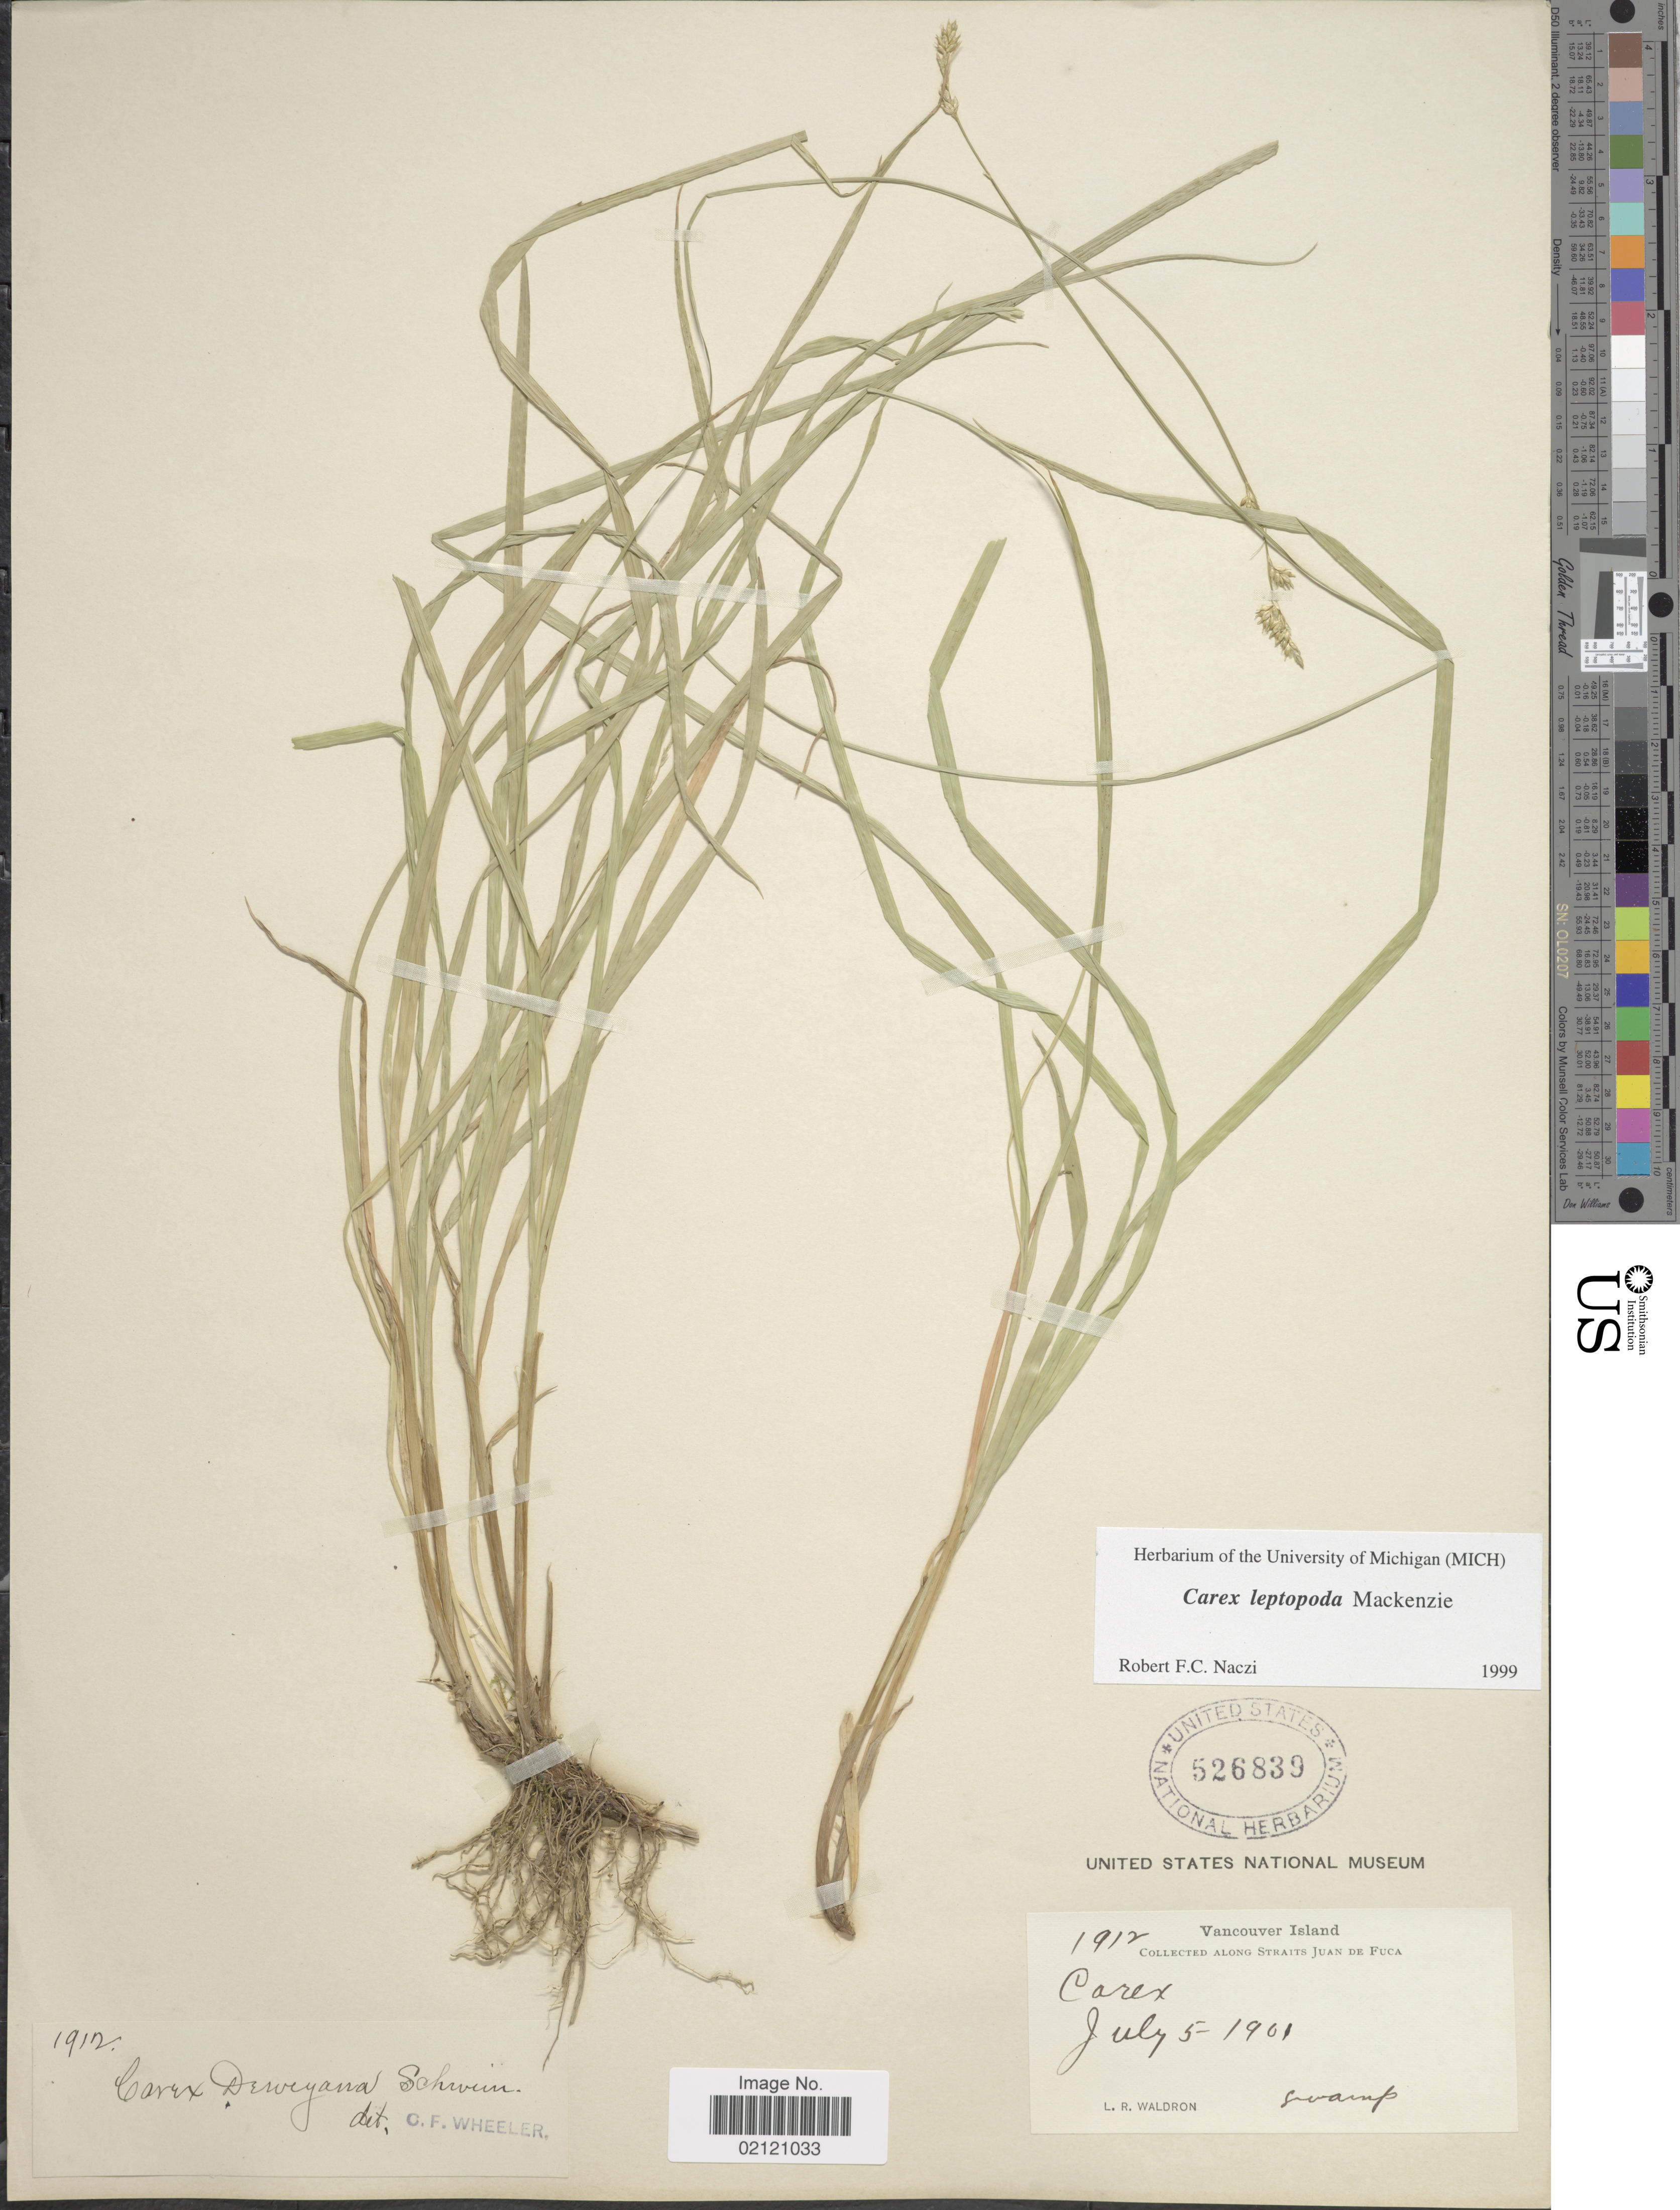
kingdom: Plantae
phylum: Tracheophyta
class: Liliopsida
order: Poales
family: Cyperaceae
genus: Carex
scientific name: Carex leptopoda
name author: Mack.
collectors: L. Waldron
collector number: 1912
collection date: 1901-07-05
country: Canada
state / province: British Columbia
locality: Vancouver Island, along Straits Juan de Fuca, swamp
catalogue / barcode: US 526839